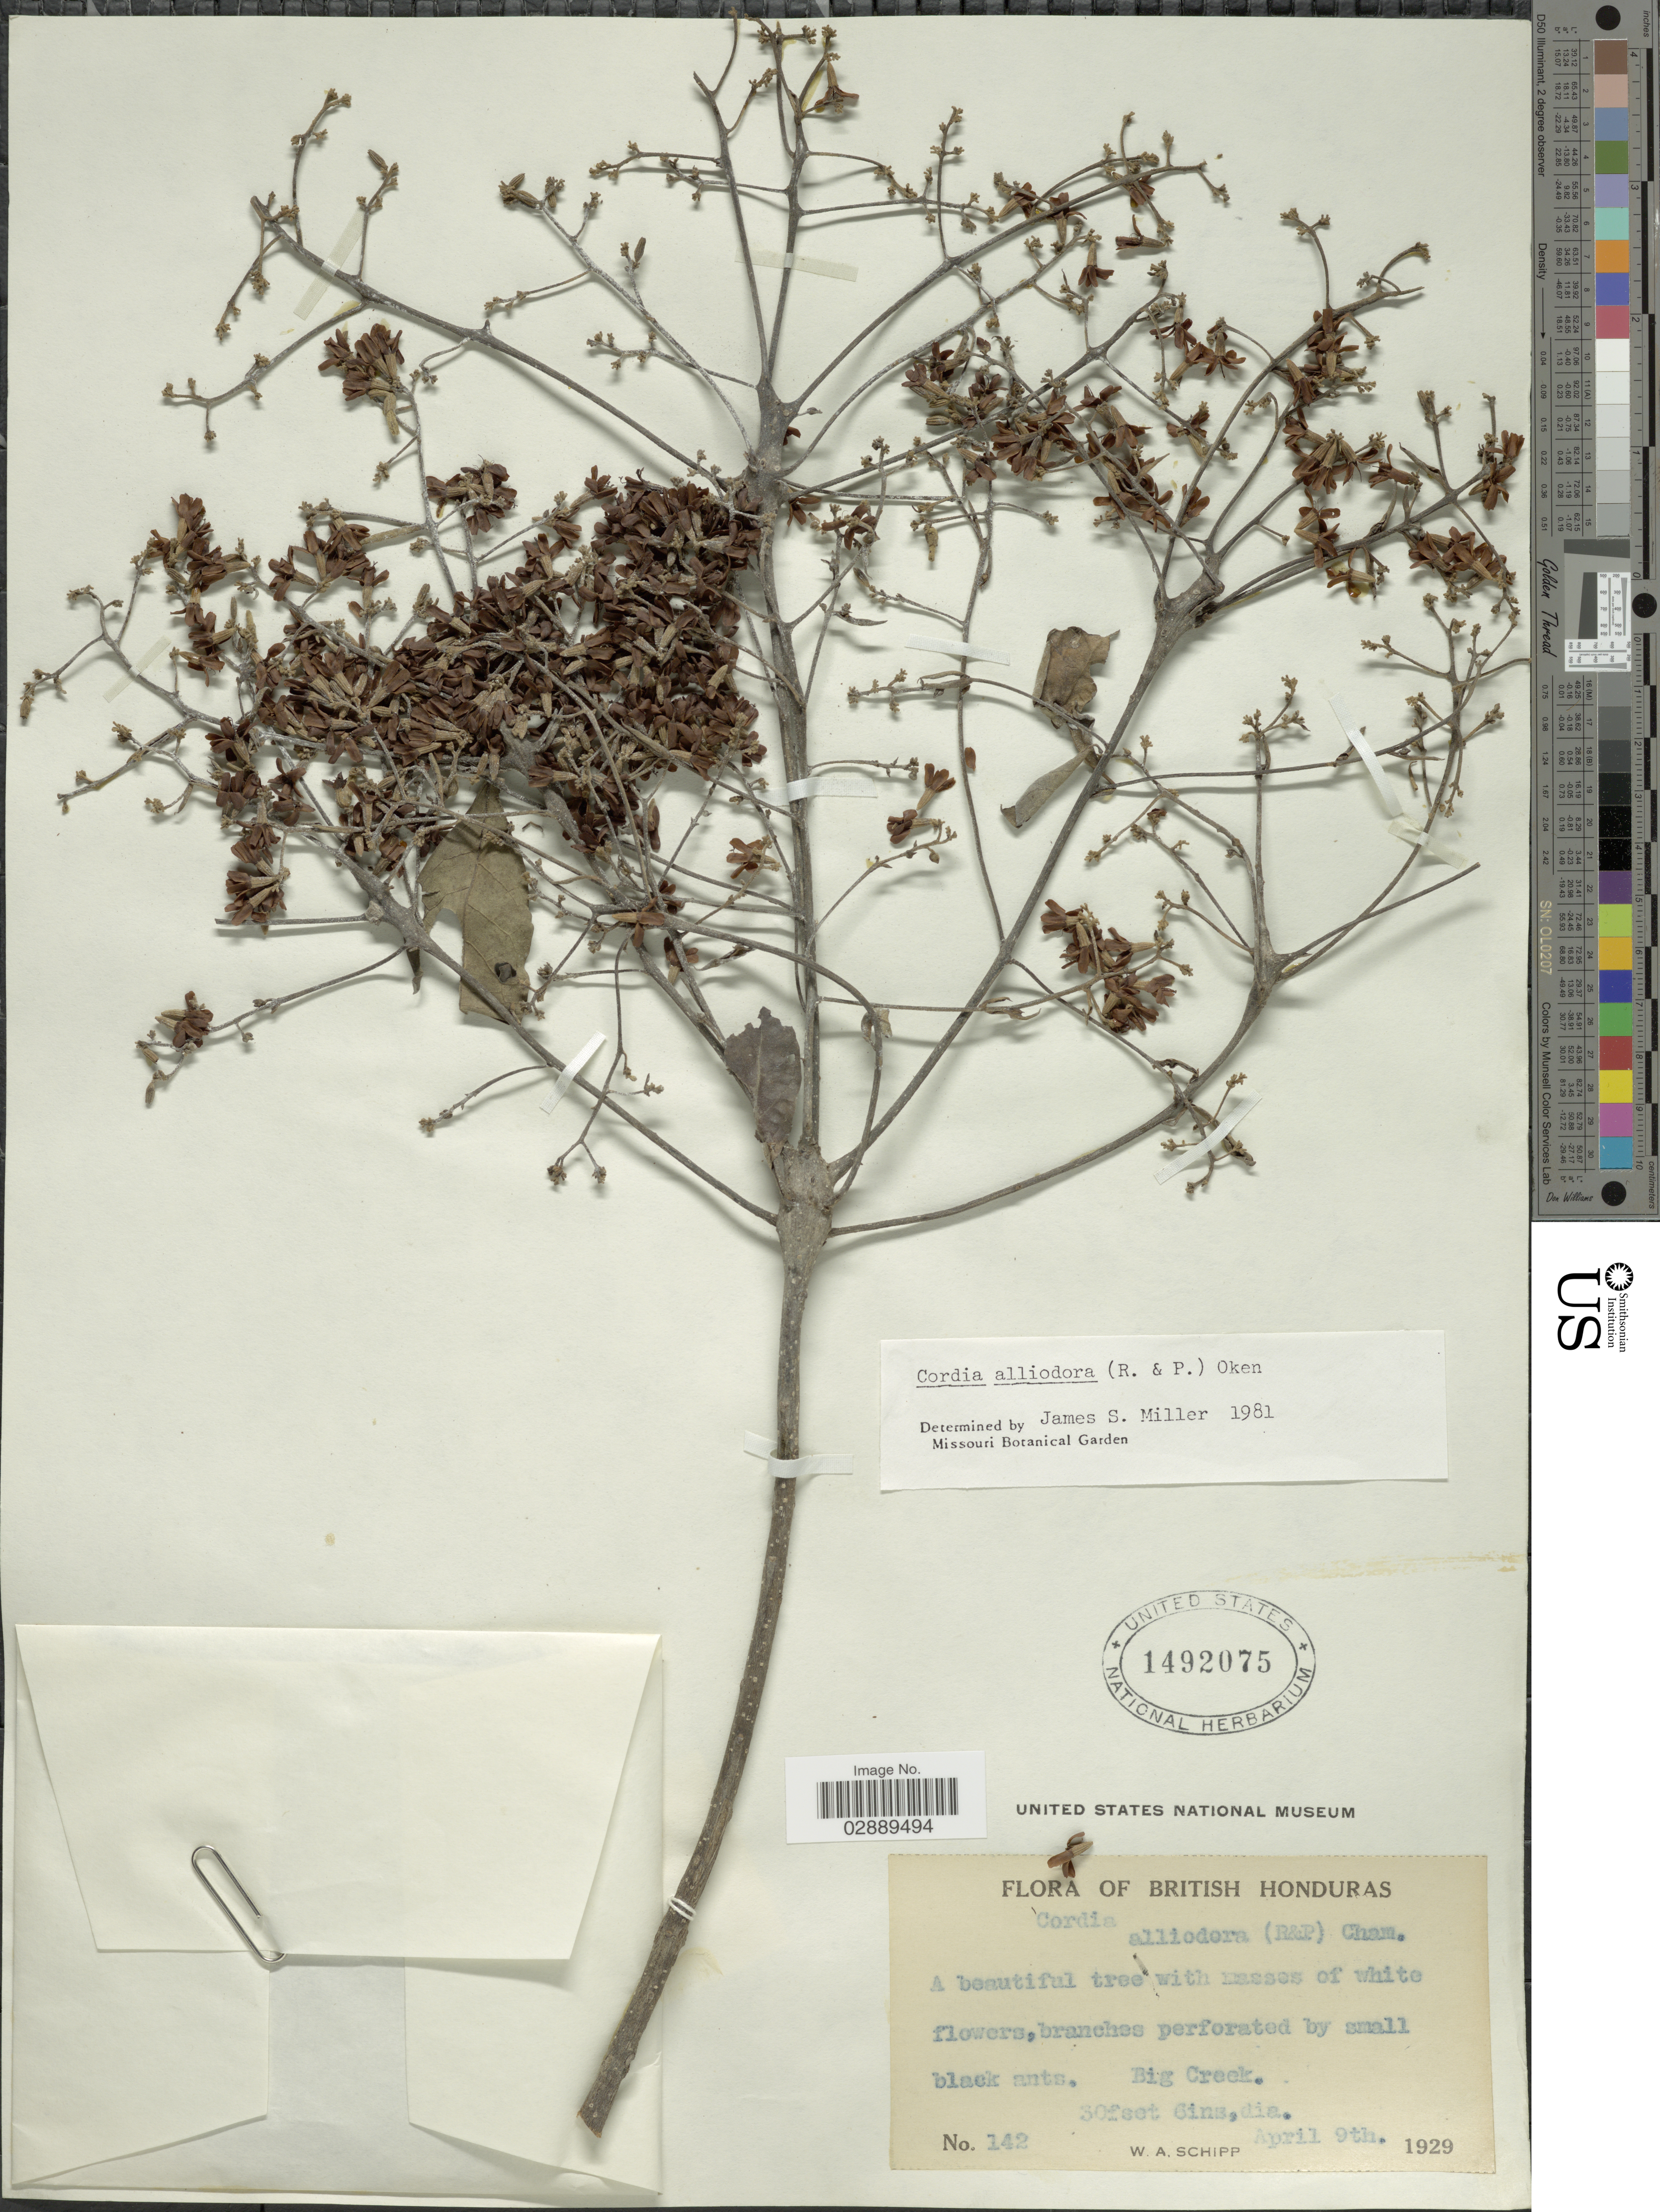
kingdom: Plantae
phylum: Tracheophyta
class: Magnoliopsida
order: Boraginales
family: Cordiaceae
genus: Cordia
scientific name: Cordia alliodora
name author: (Ruiz & Pav.) Oken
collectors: W. Schipp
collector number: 142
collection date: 1929-04-09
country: Belize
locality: British Honduras. Big Creek.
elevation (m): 9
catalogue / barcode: US 1492075